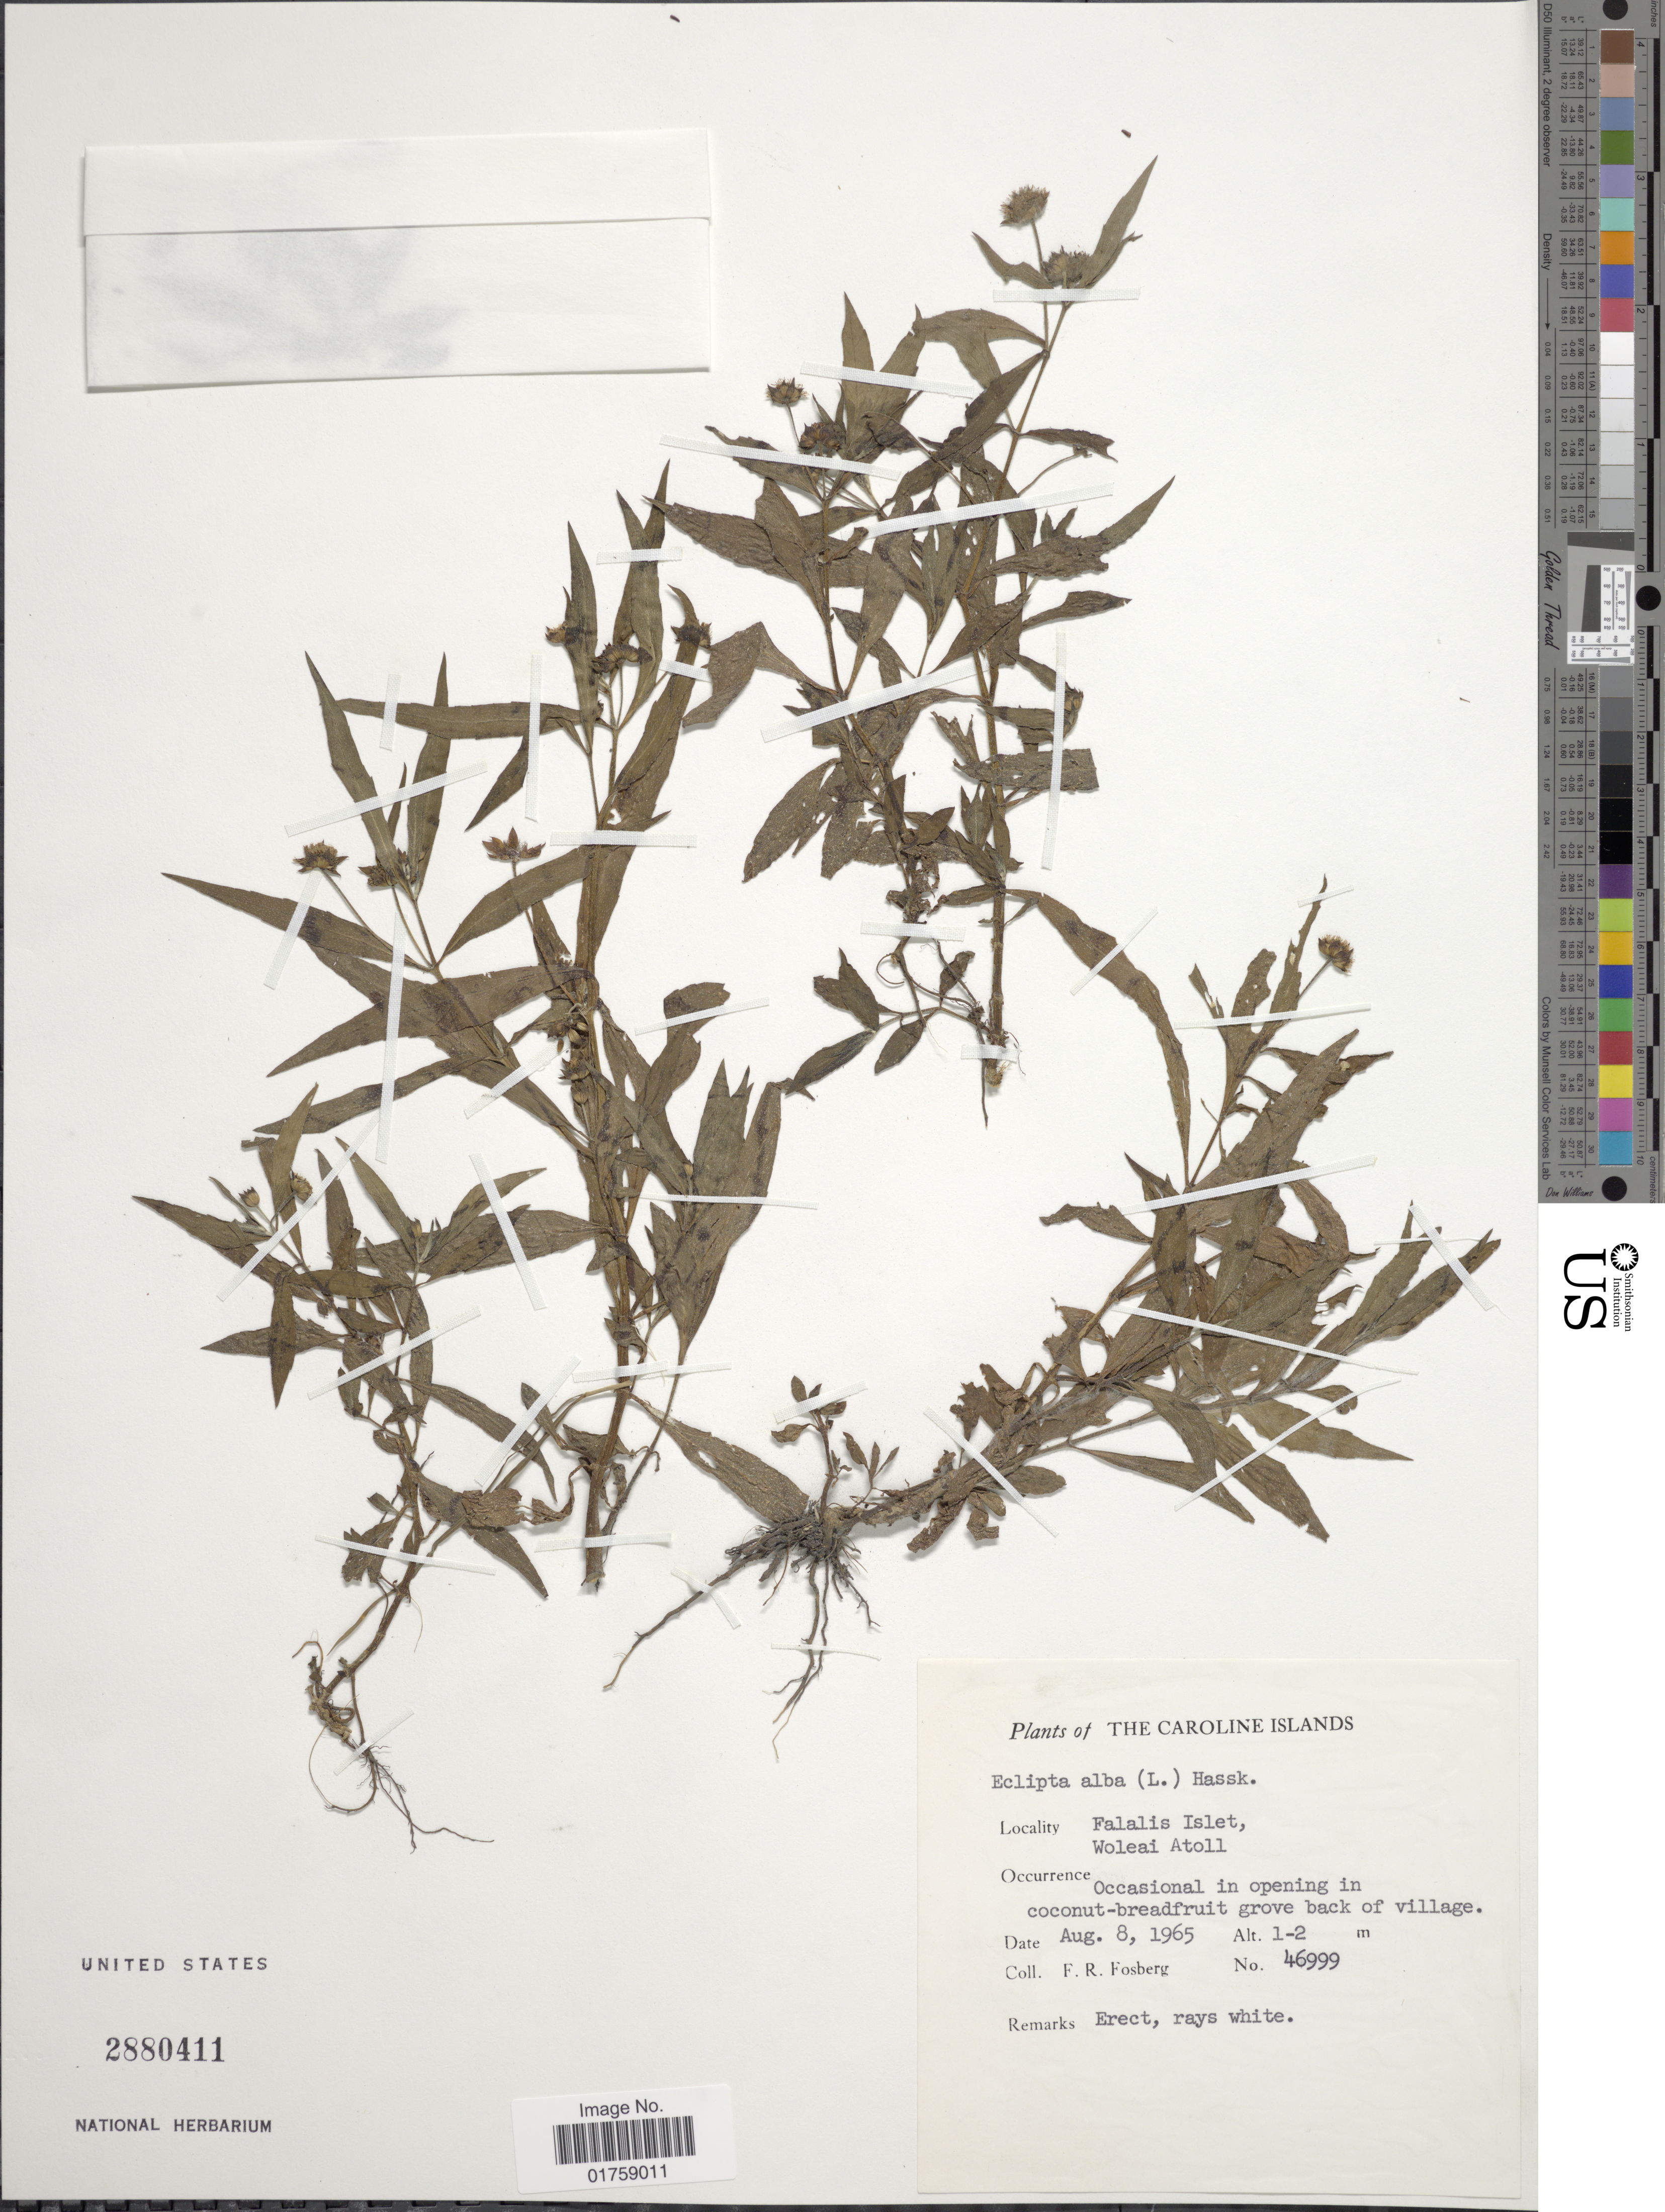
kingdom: Plantae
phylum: Tracheophyta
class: Magnoliopsida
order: Asterales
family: Asteraceae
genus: Eclipta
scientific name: Eclipta prostrata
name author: (L.) L.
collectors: F. R. Fosberg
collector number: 46999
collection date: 1965-08-08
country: Micronesia, Federated States of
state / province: Yap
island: Woleai Atoll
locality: The Caroline Islands. Falalis Islet Woleai Atoll. Occasional in opening in coconut-breadfruit grove back of village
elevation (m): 1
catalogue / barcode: US 2880411